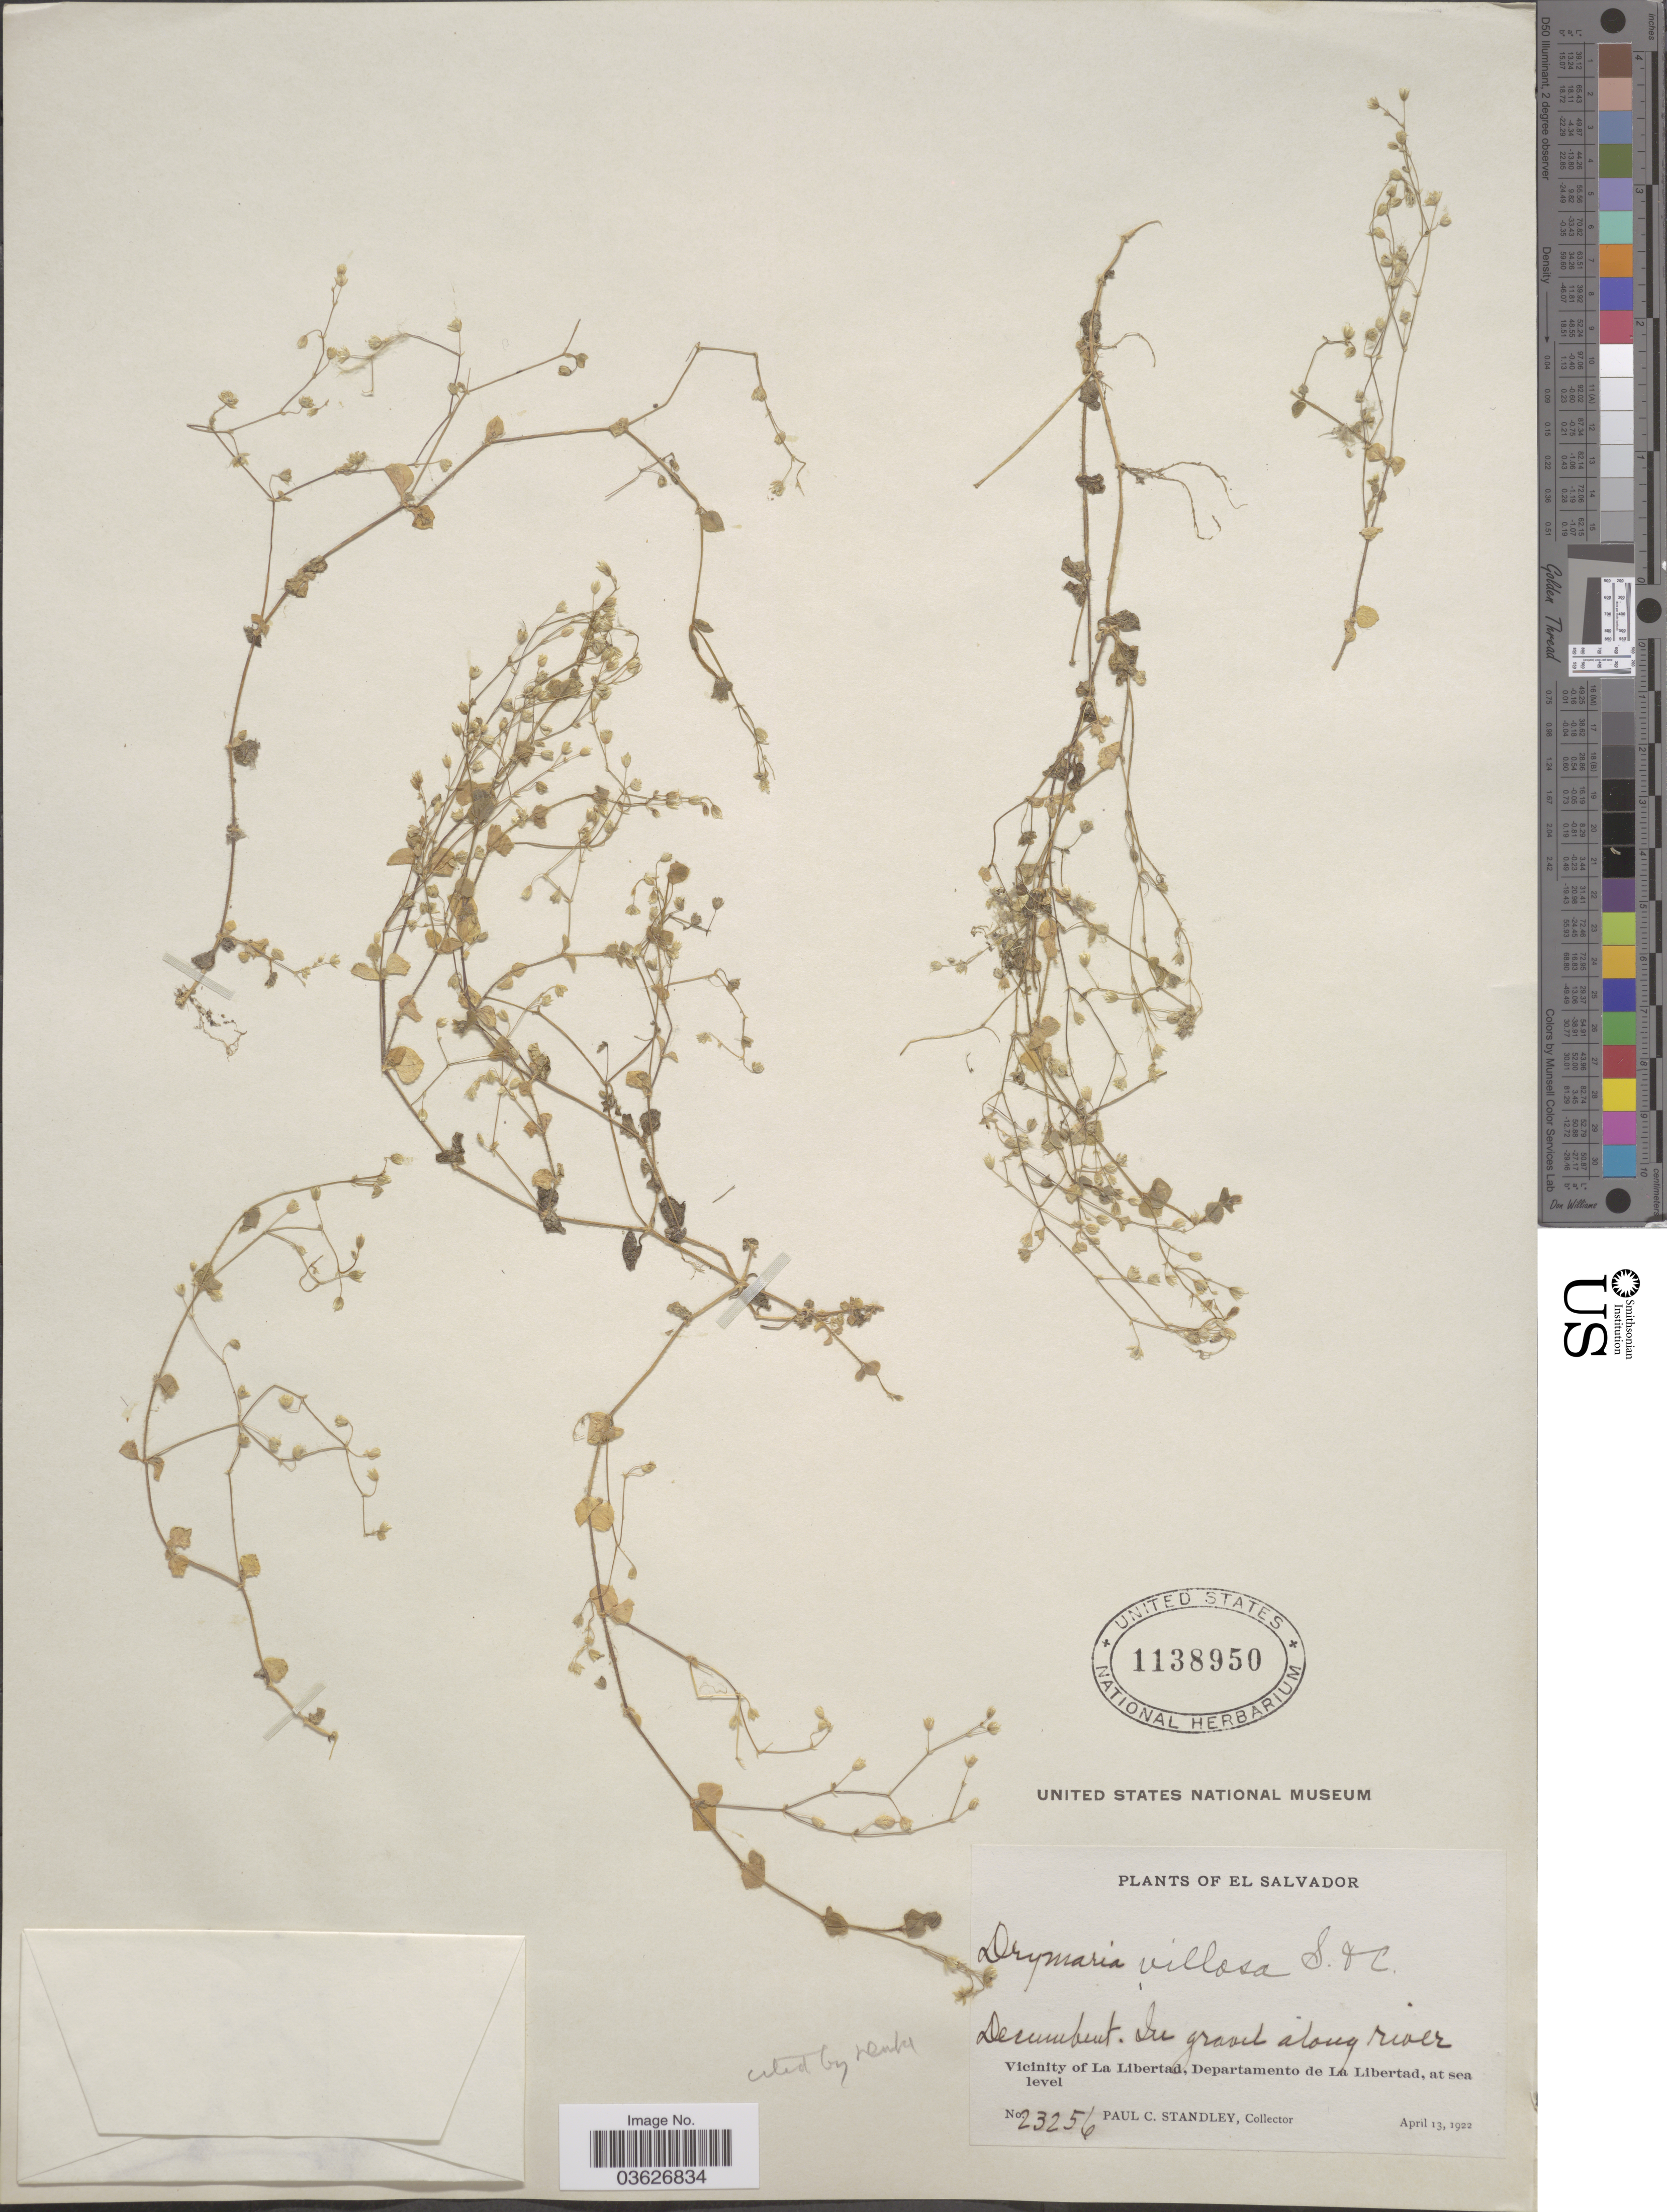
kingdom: Plantae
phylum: Tracheophyta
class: Magnoliopsida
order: Caryophyllales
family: Caryophyllaceae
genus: Drymaria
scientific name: Drymaria villosa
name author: Cham. & Schltdl.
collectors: P. C. Standley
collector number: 23256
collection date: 1922-04-13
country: El Salvador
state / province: La Libertad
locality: Vicinity of La Libertad, Departamento de La Libertad.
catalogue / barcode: US 1138950